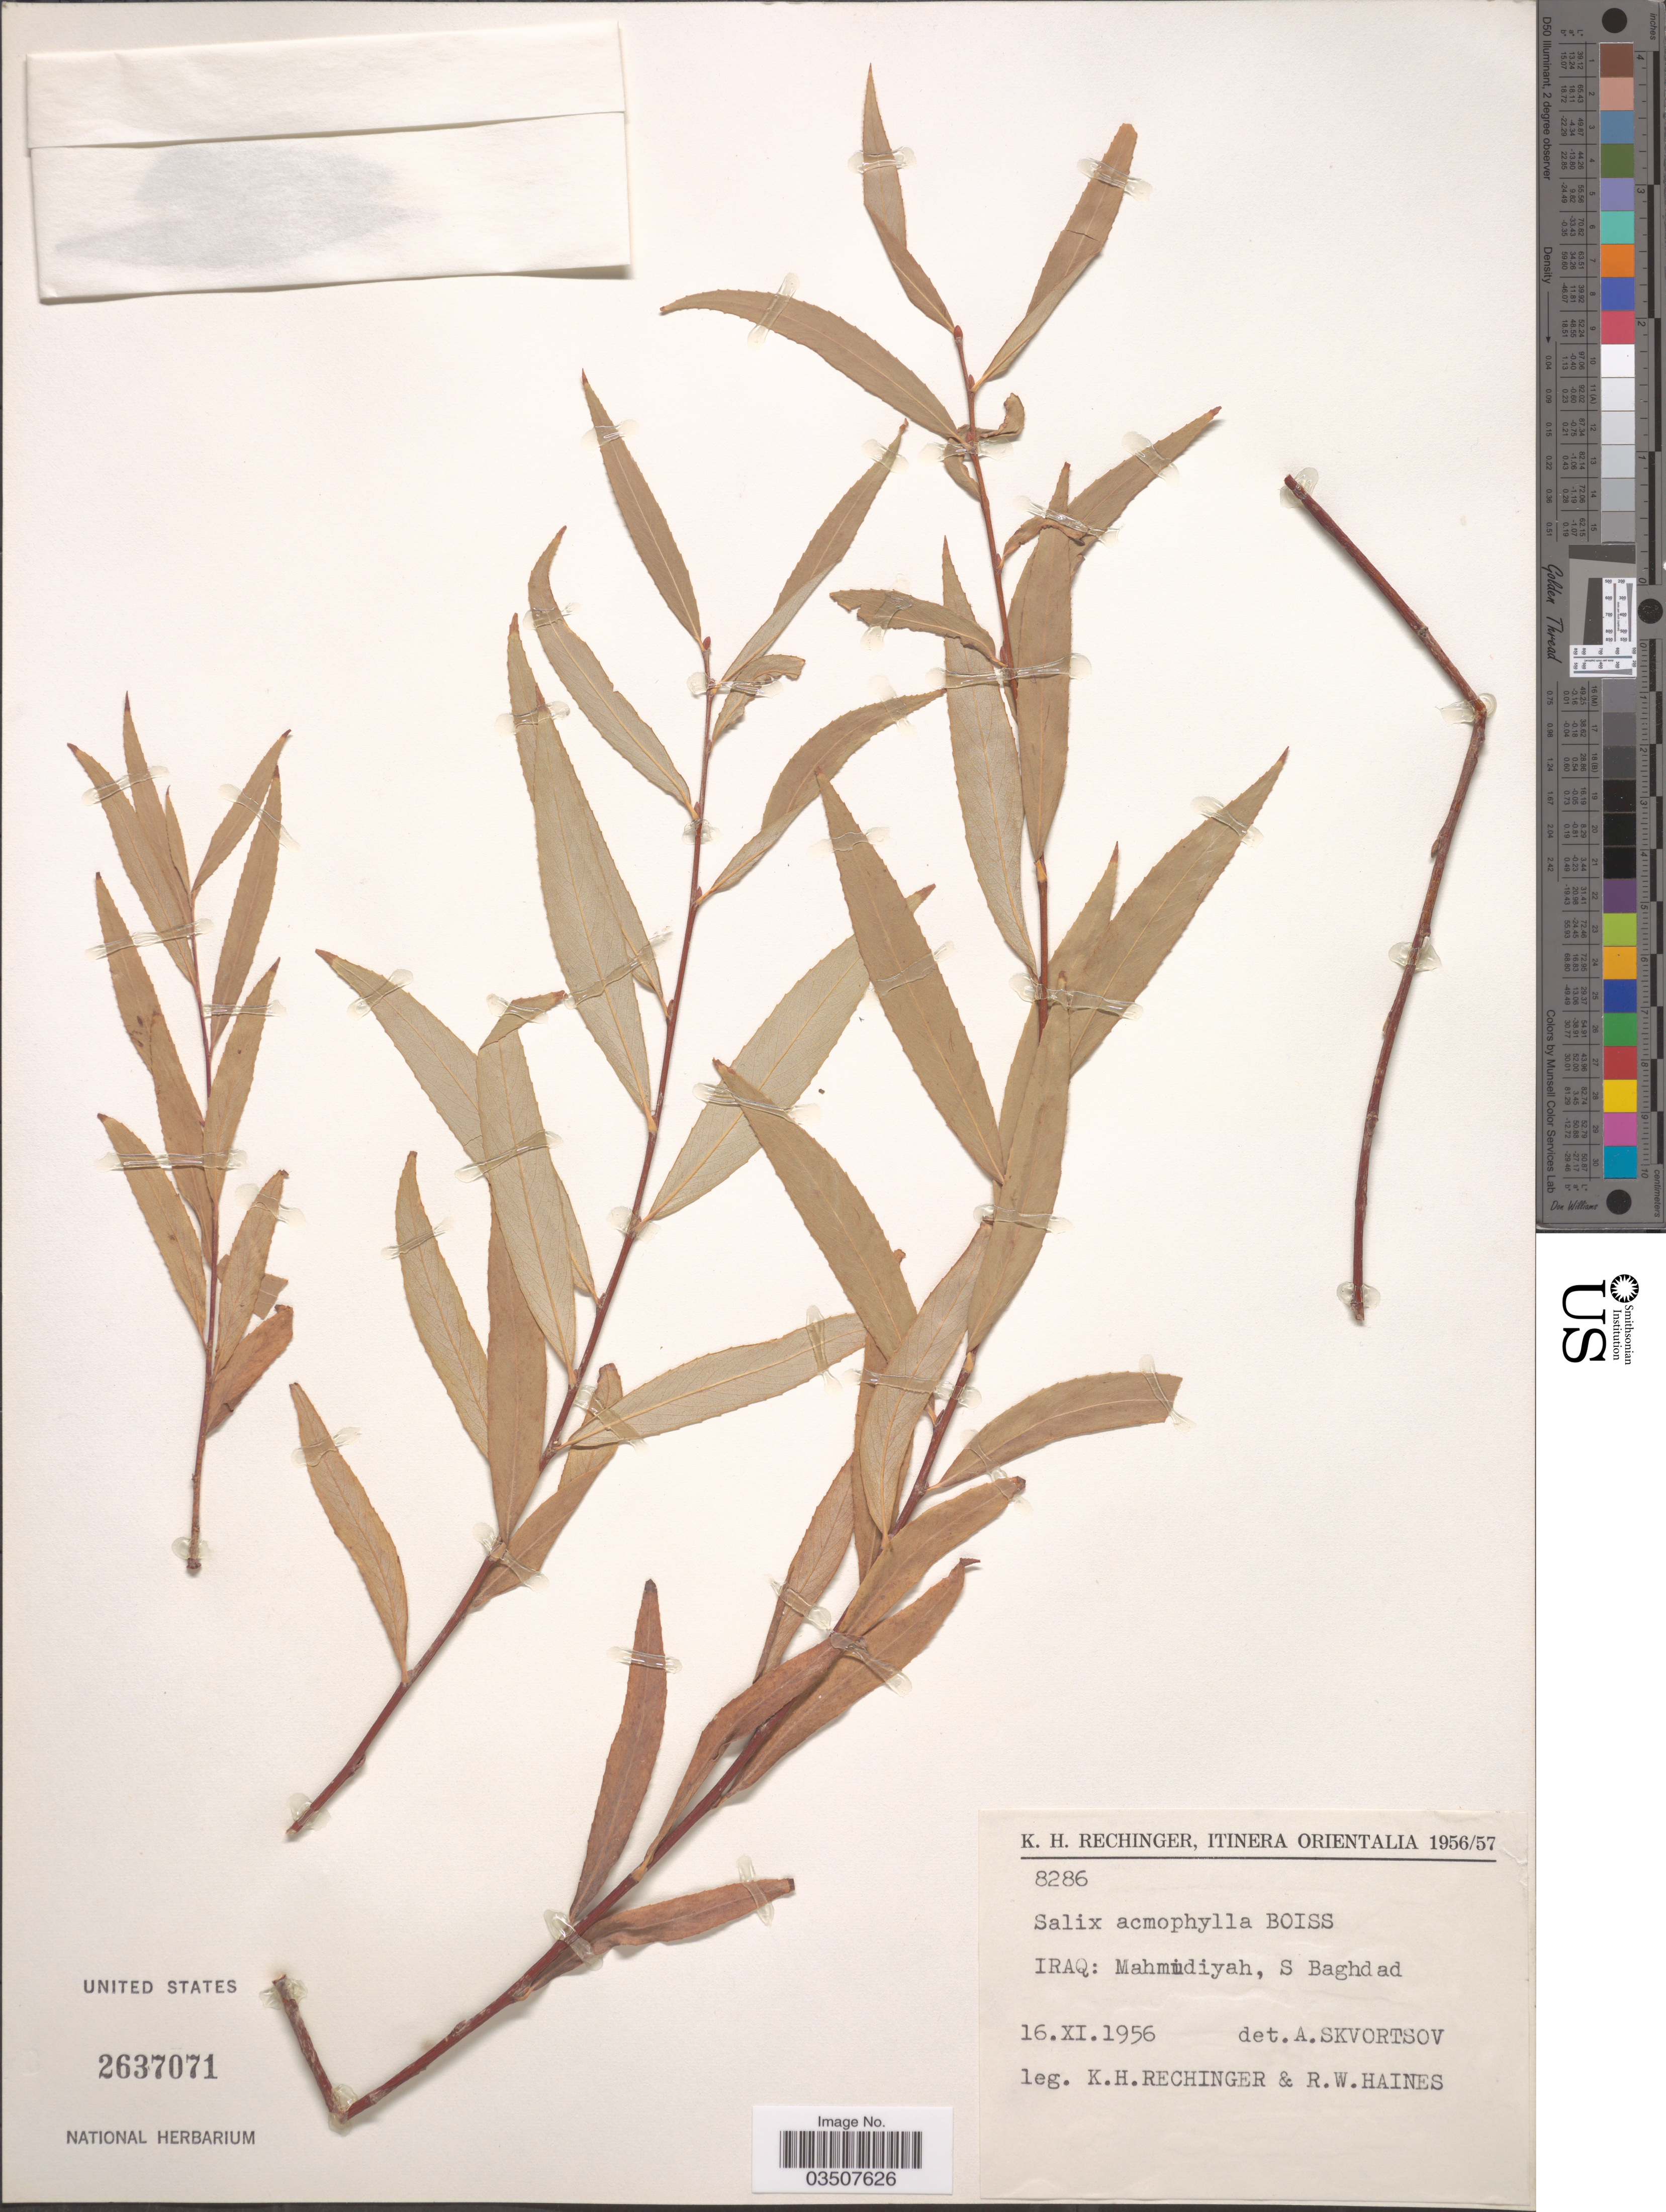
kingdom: Plantae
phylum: Tracheophyta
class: Magnoliopsida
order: Malpighiales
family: Salicaceae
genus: Salix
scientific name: Salix acmophylla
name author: Boiss.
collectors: K. H. Rechinger & R. W. Haines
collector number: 8286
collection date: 1956-11-16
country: Iraq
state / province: Baghdad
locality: Mahmudiyah, S Baghdad.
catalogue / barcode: US 2637071